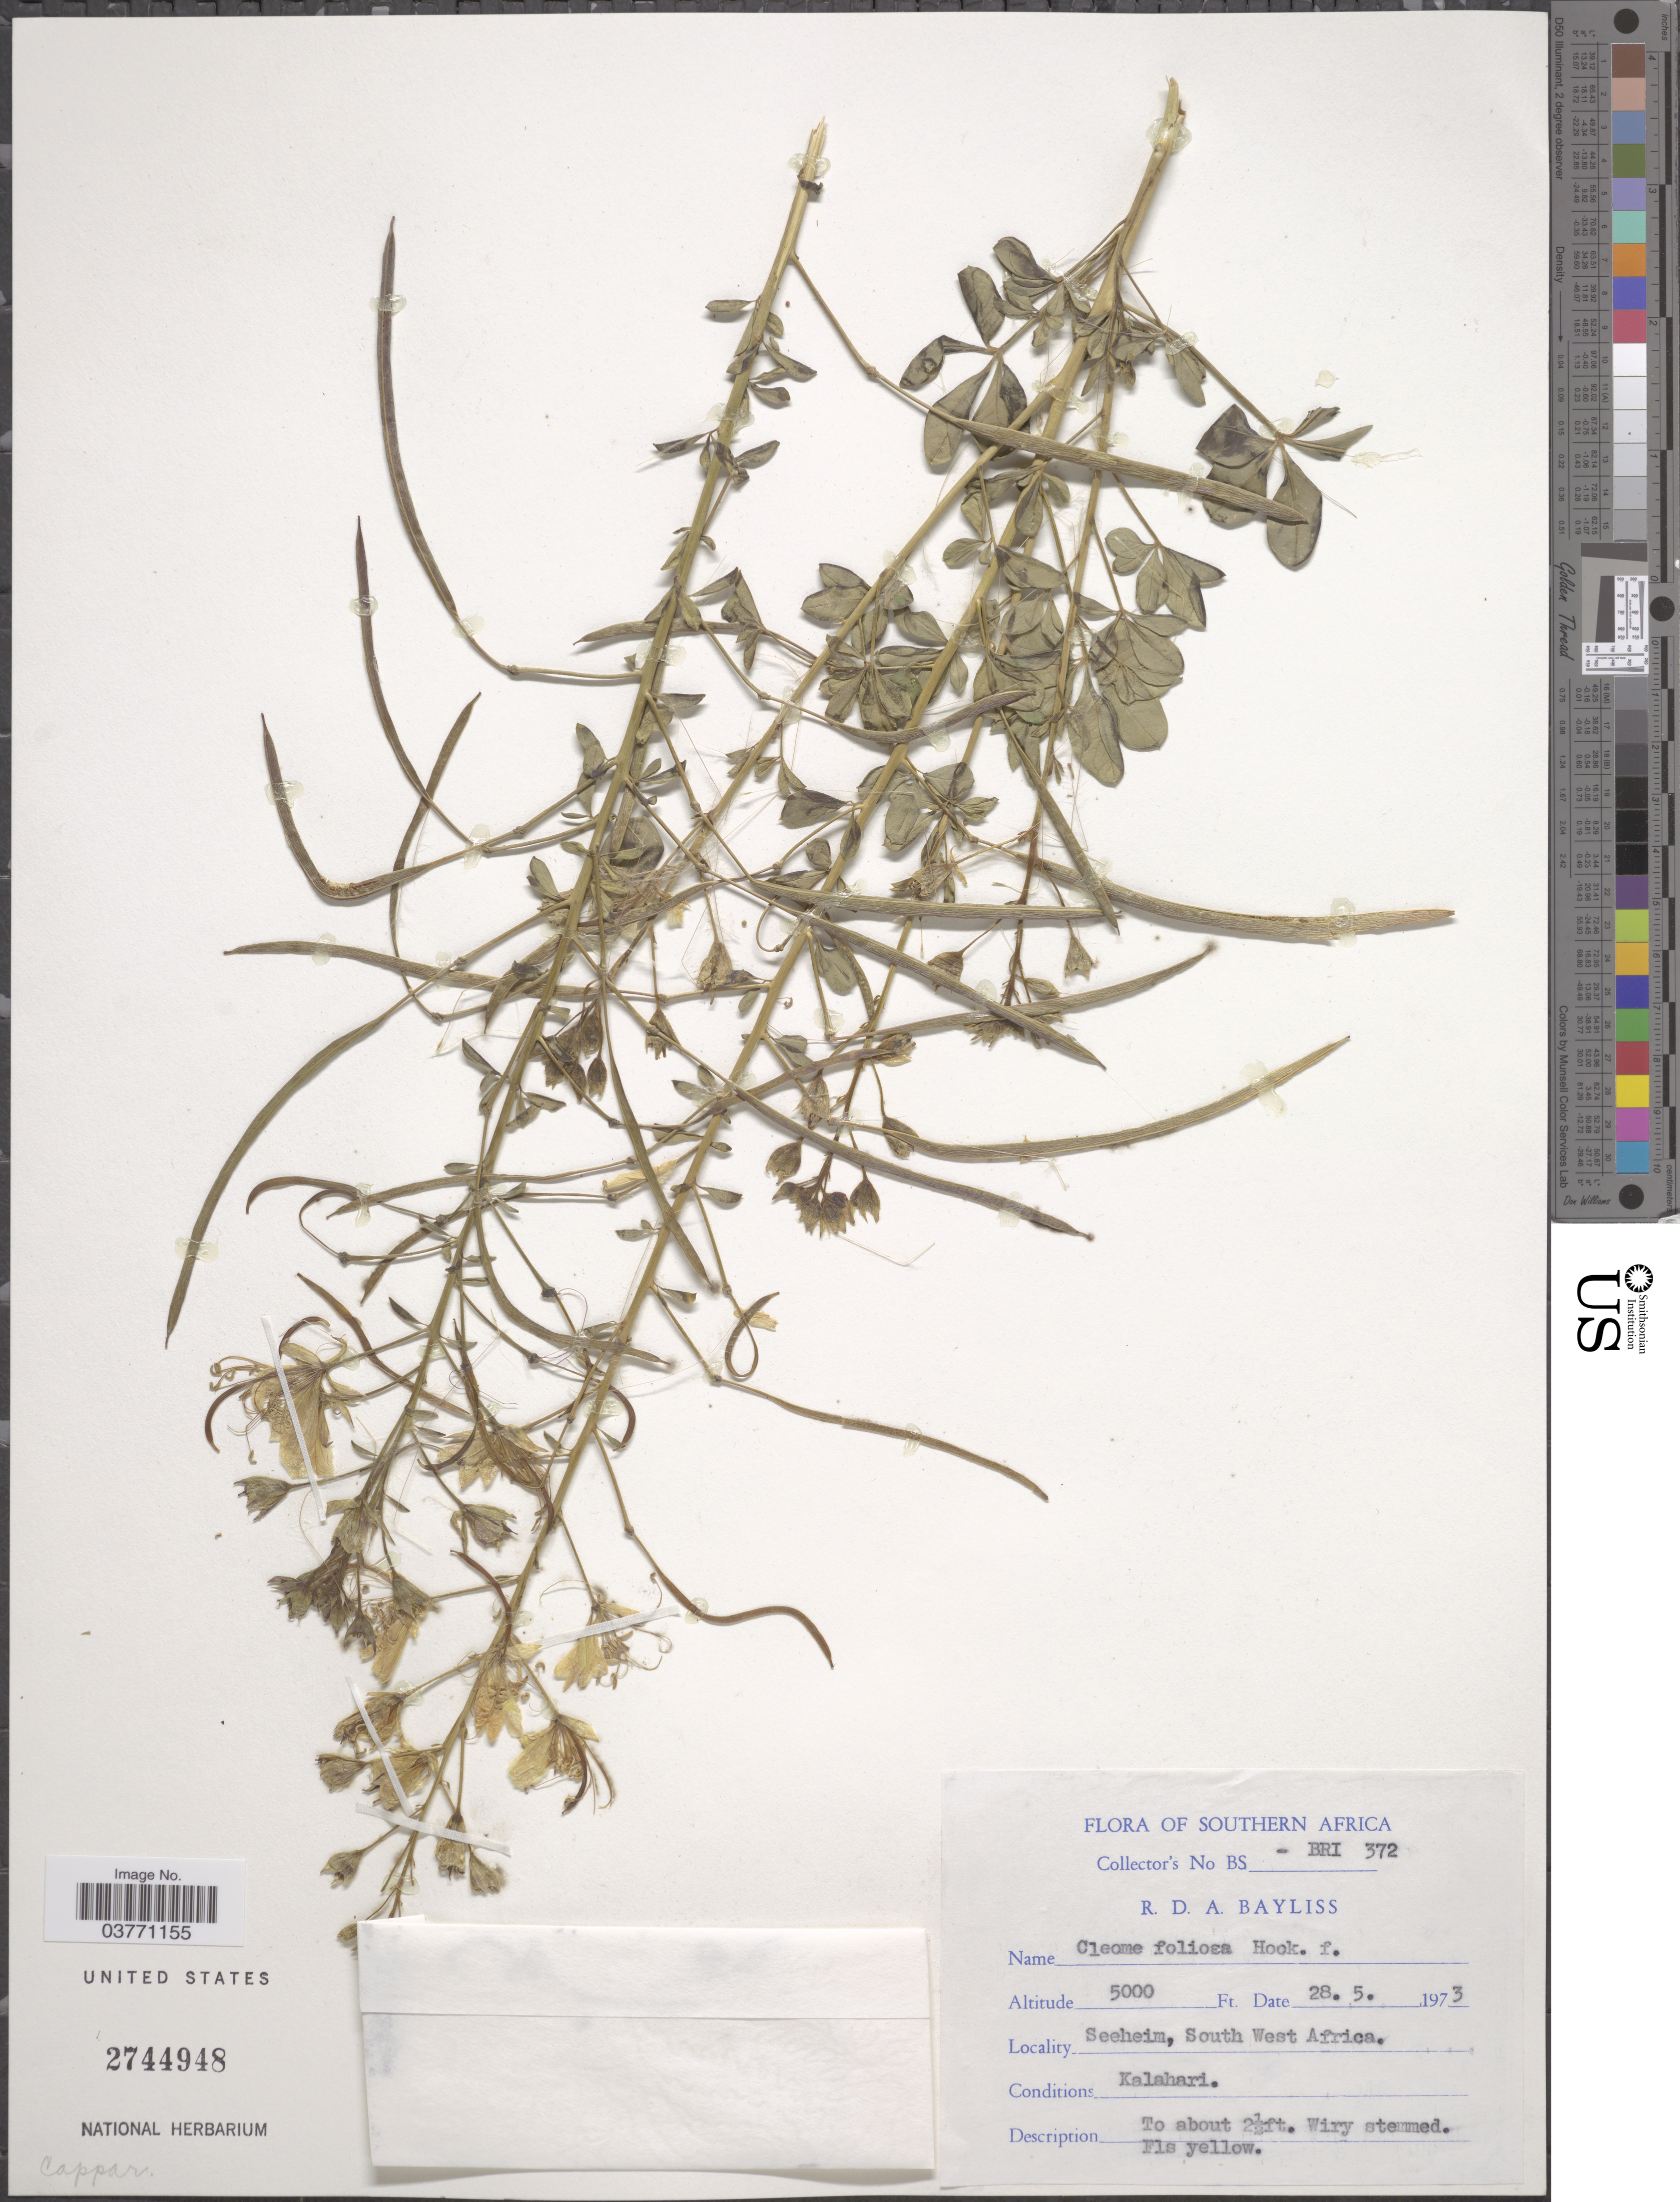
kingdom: Plantae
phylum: Tracheophyta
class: Magnoliopsida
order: Brassicales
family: Cleomaceae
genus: Kersia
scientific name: Kersia foliosa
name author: (Hook. f.) Roalson & J.C. Hall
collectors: R. Bayliss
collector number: BRI372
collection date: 1973-05-28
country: Namibia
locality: Southern Africa. Seeheim, South West Africa.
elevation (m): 1524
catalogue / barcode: US 2744948